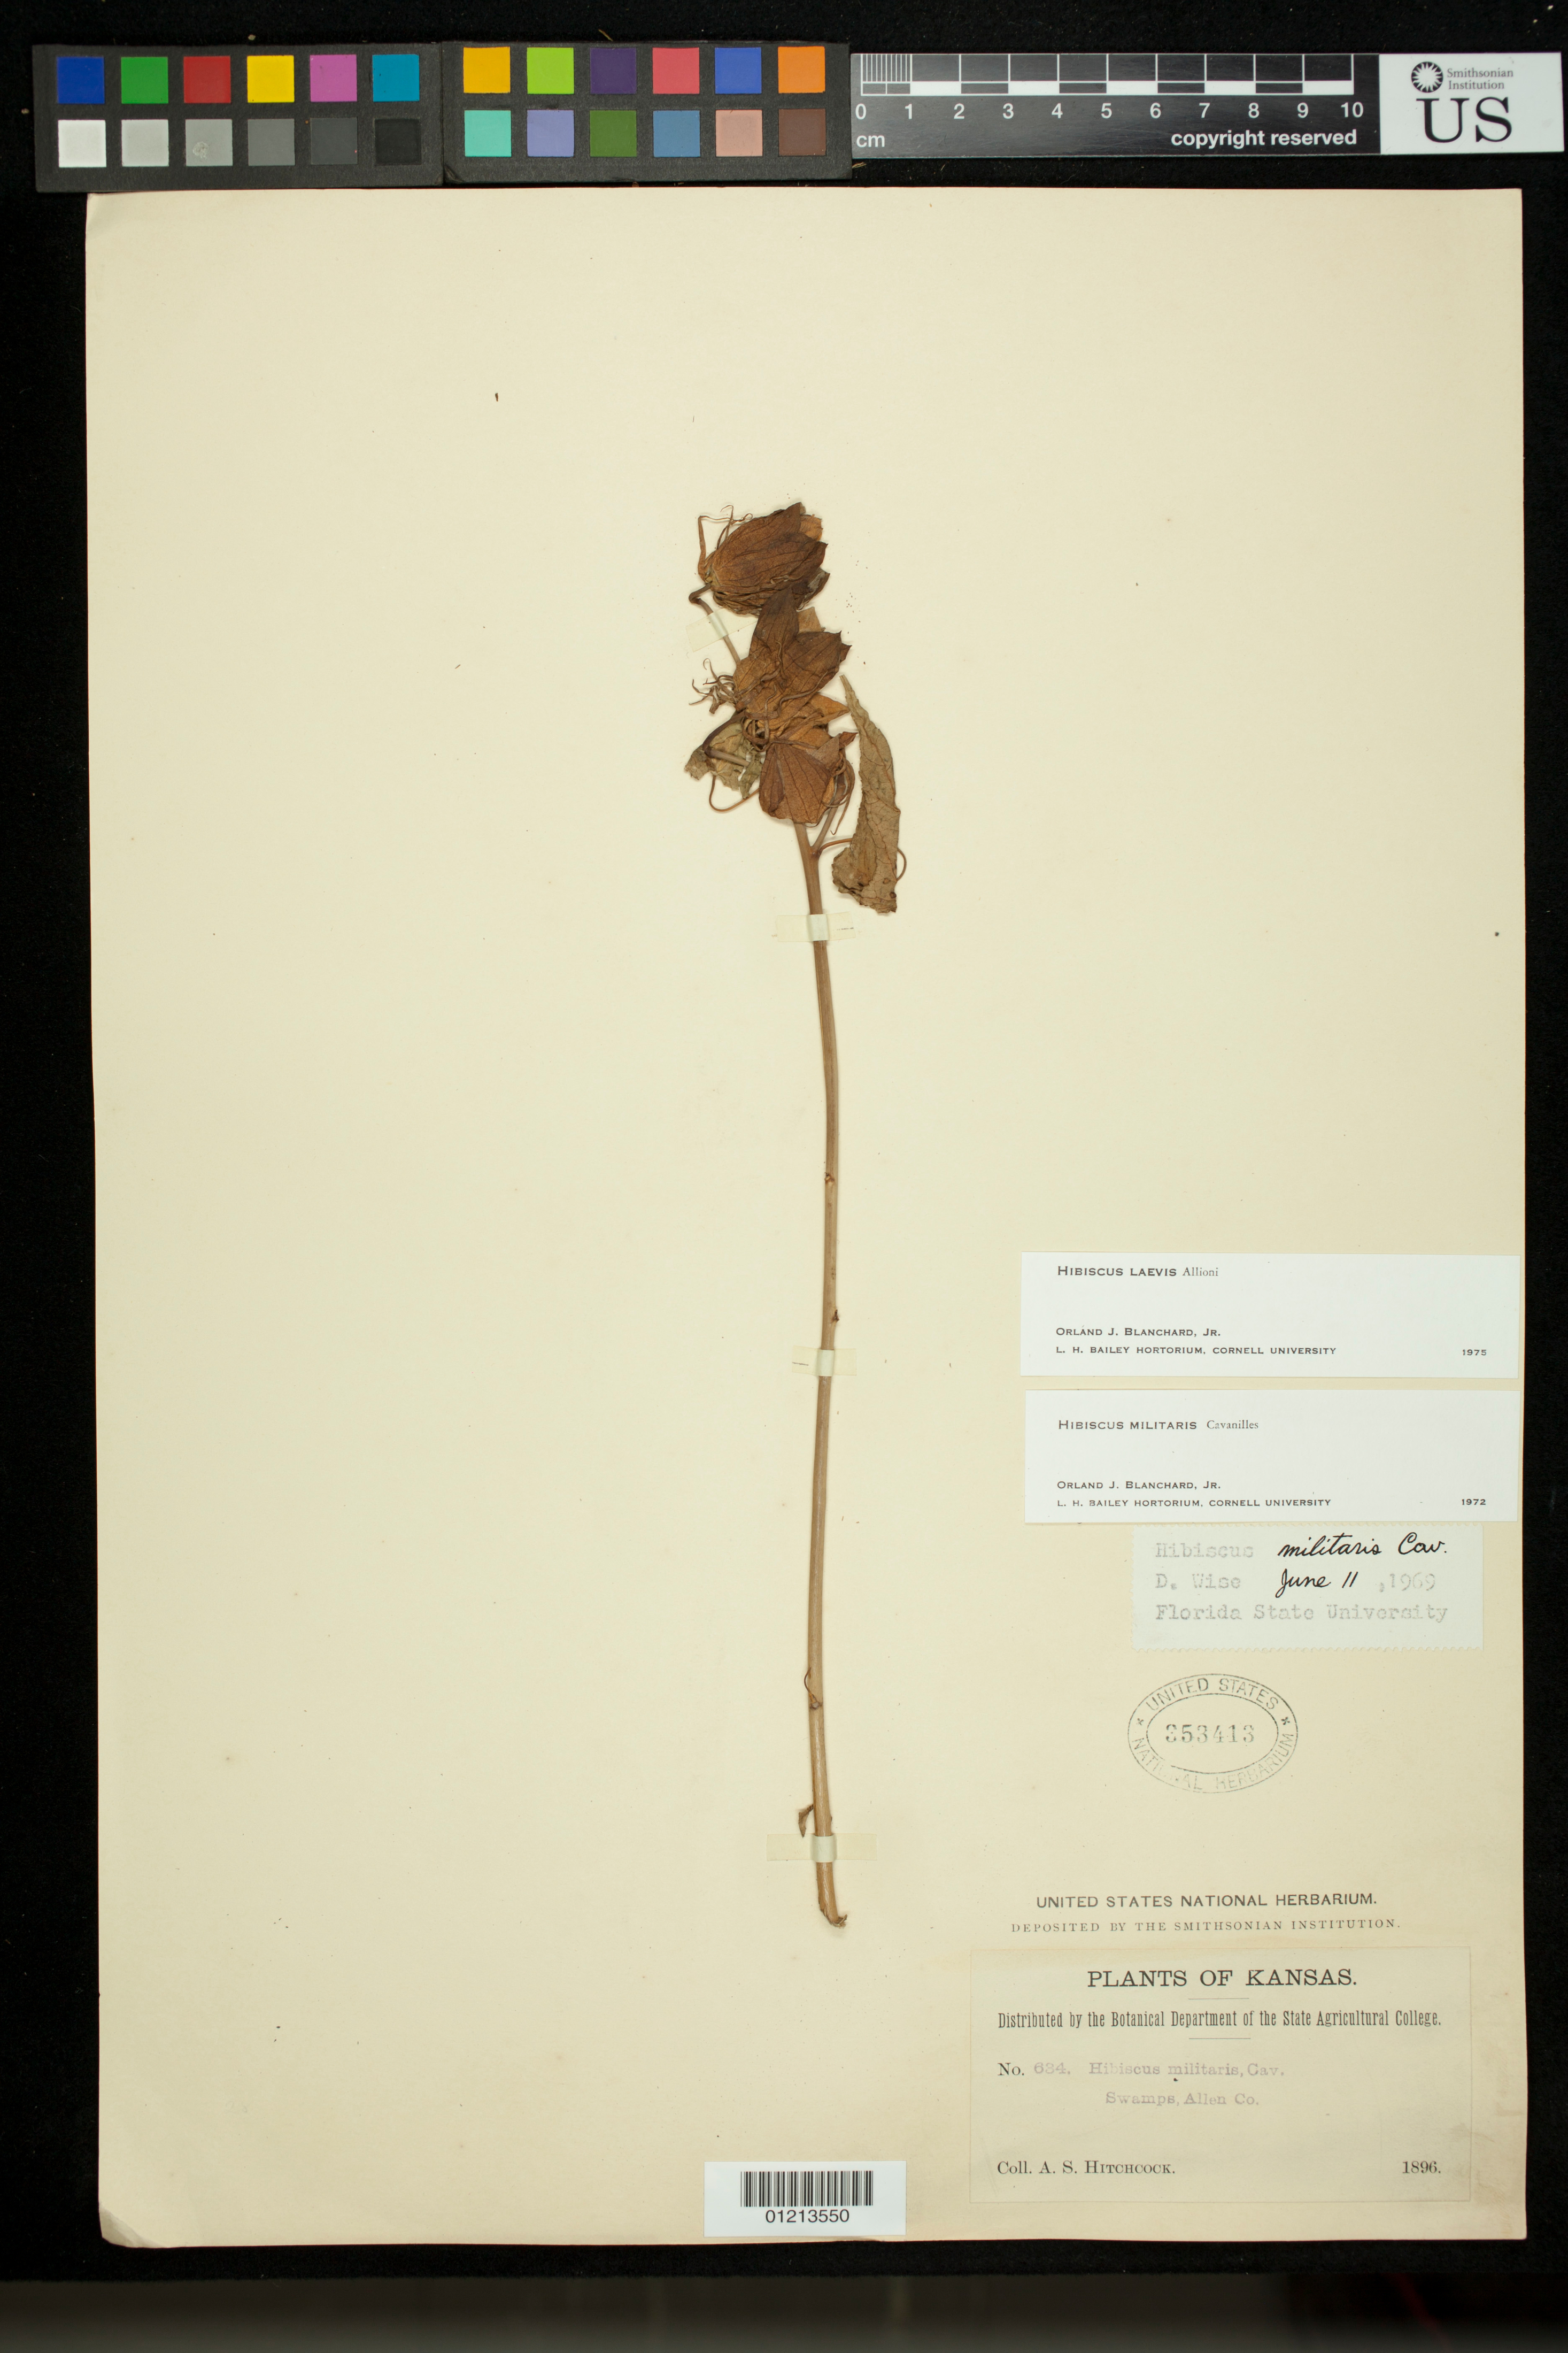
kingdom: Plantae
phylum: Tracheophyta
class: Magnoliopsida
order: Malvales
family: Malvaceae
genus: Hibiscus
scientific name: Hibiscus laevis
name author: All.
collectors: A. S. Hitchcock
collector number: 634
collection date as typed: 1896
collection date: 1896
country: United States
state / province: Kansas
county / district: Allen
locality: Swamps, Allen Co.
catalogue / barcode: US 353413